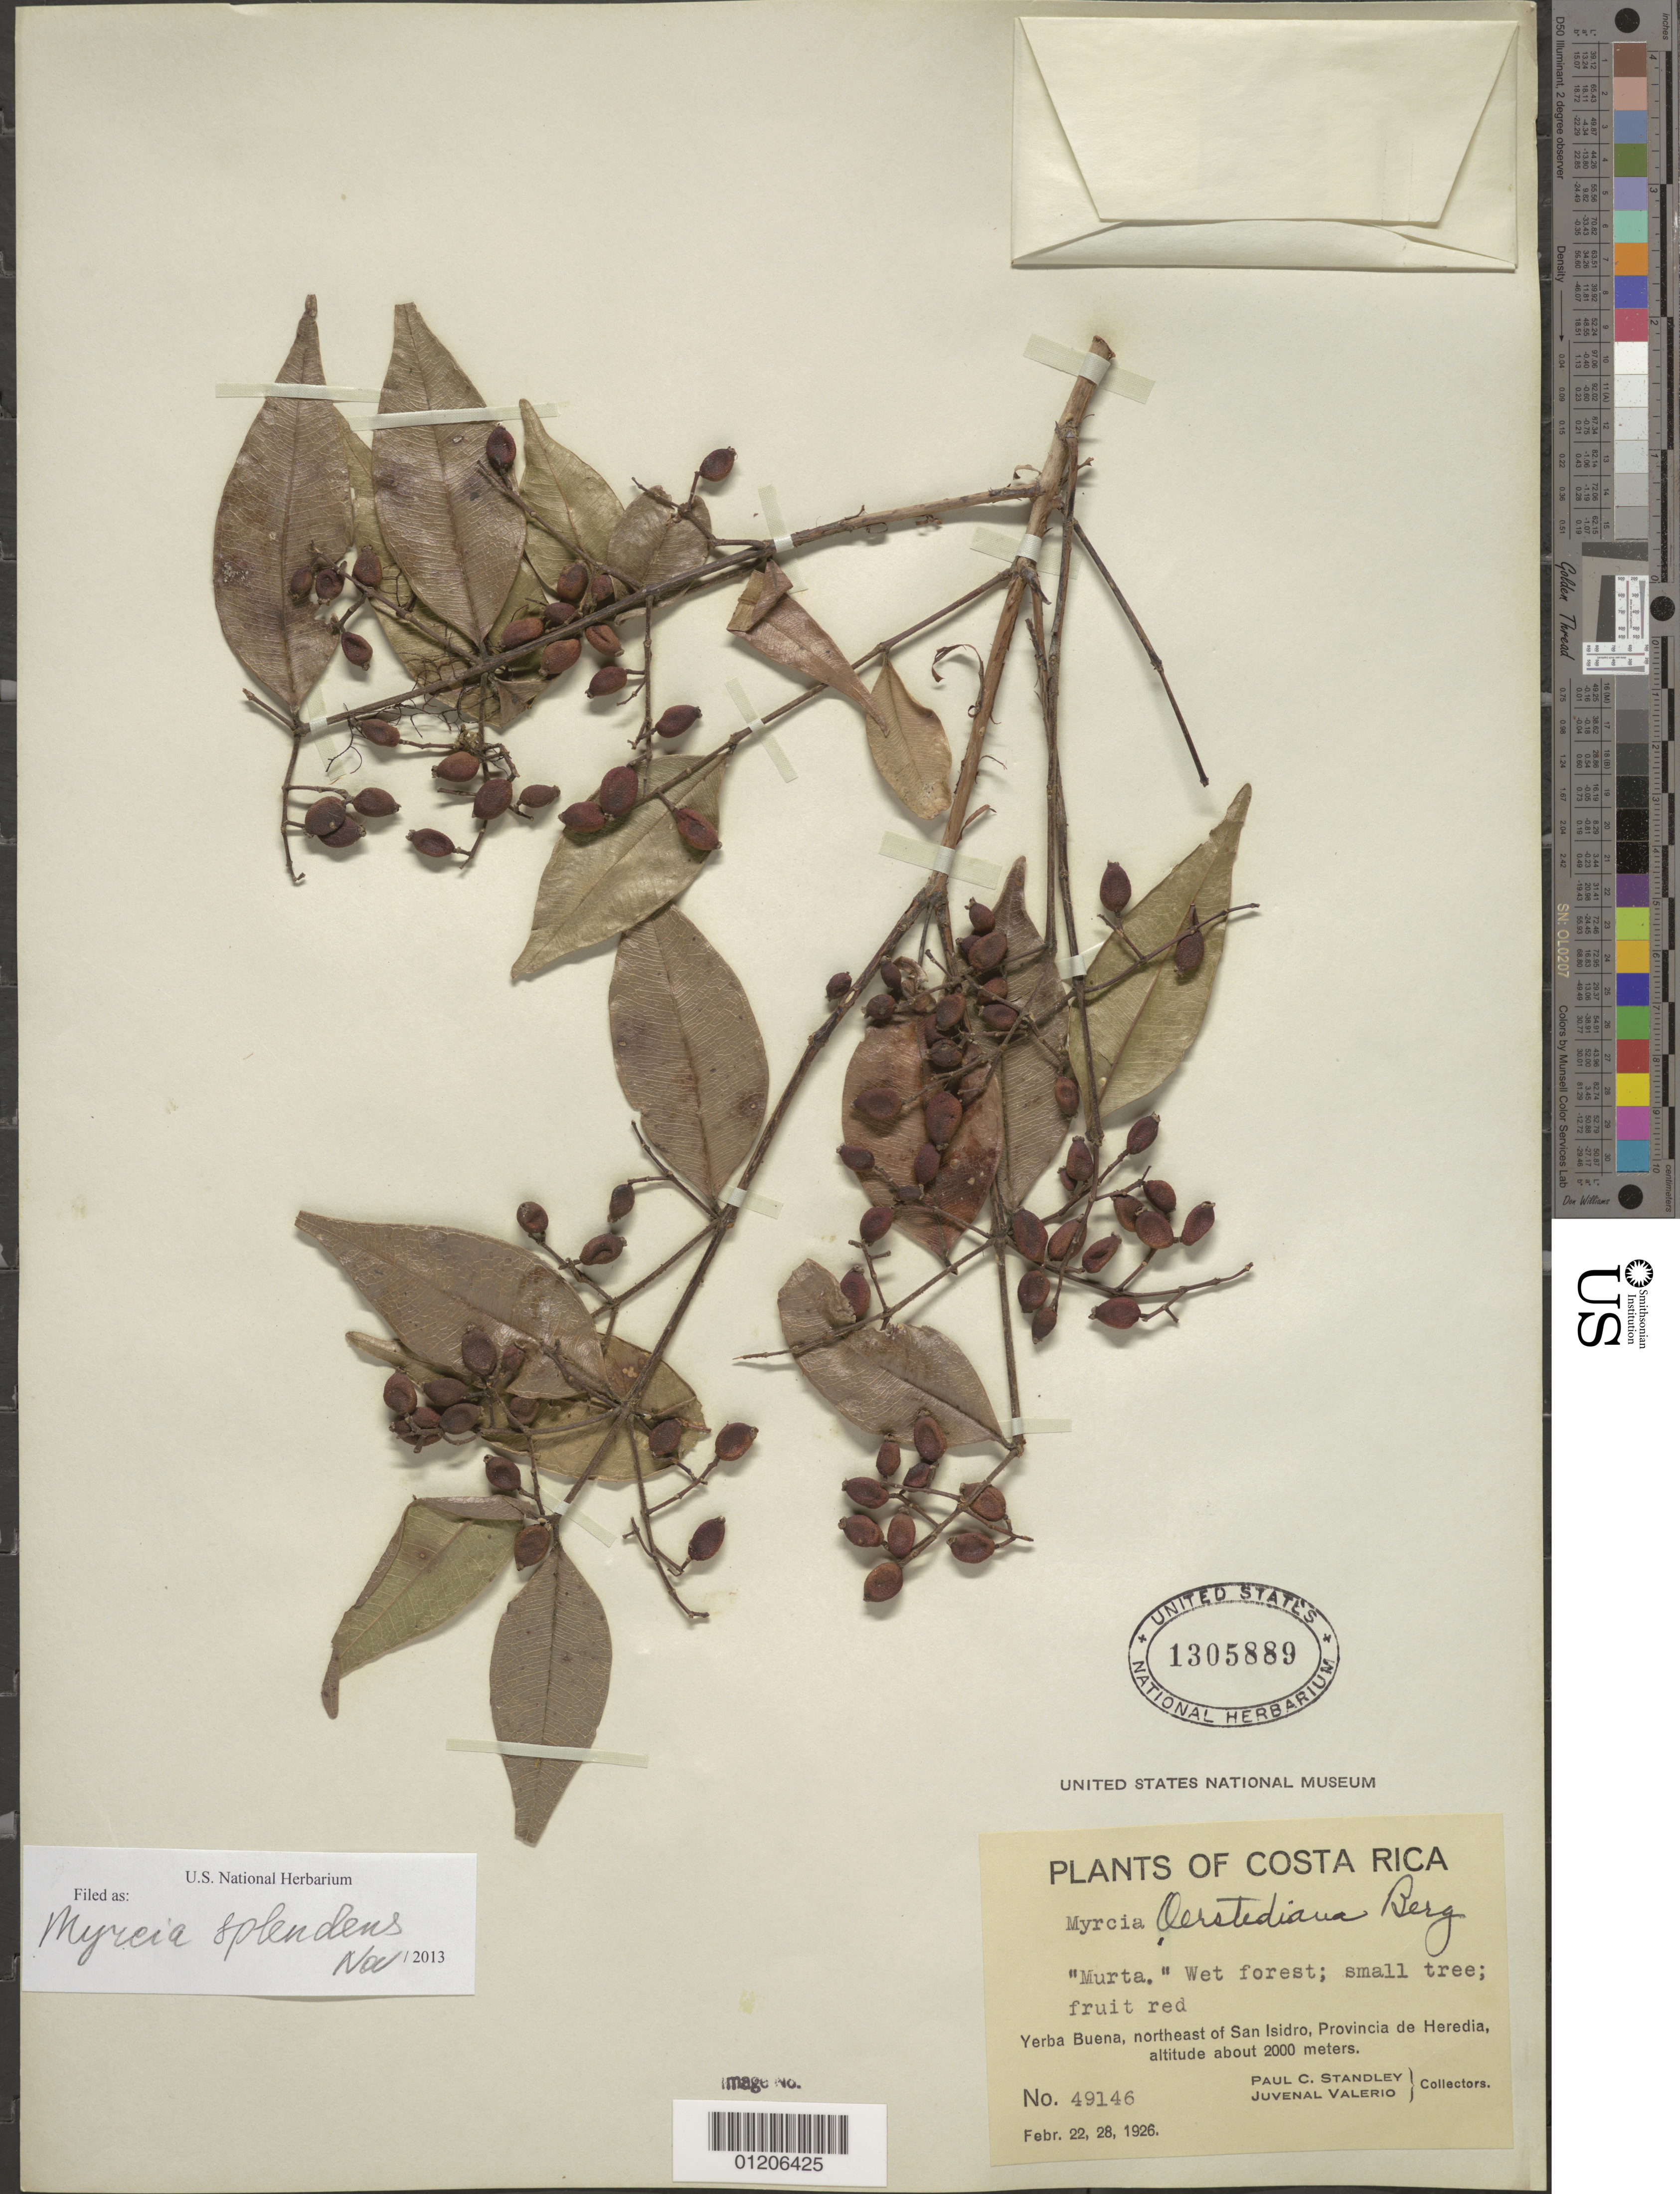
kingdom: Plantae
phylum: Tracheophyta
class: Magnoliopsida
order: Myrtales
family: Myrtaceae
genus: Myrcia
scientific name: Myrcia splendens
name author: (Sw.) DC.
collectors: P. C. Standley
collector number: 49146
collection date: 1926-02-22,1926-02-28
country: Costa Rica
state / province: Heredia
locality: Yerba Buena, northeast of San Isidro.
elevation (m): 2000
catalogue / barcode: US 1305889